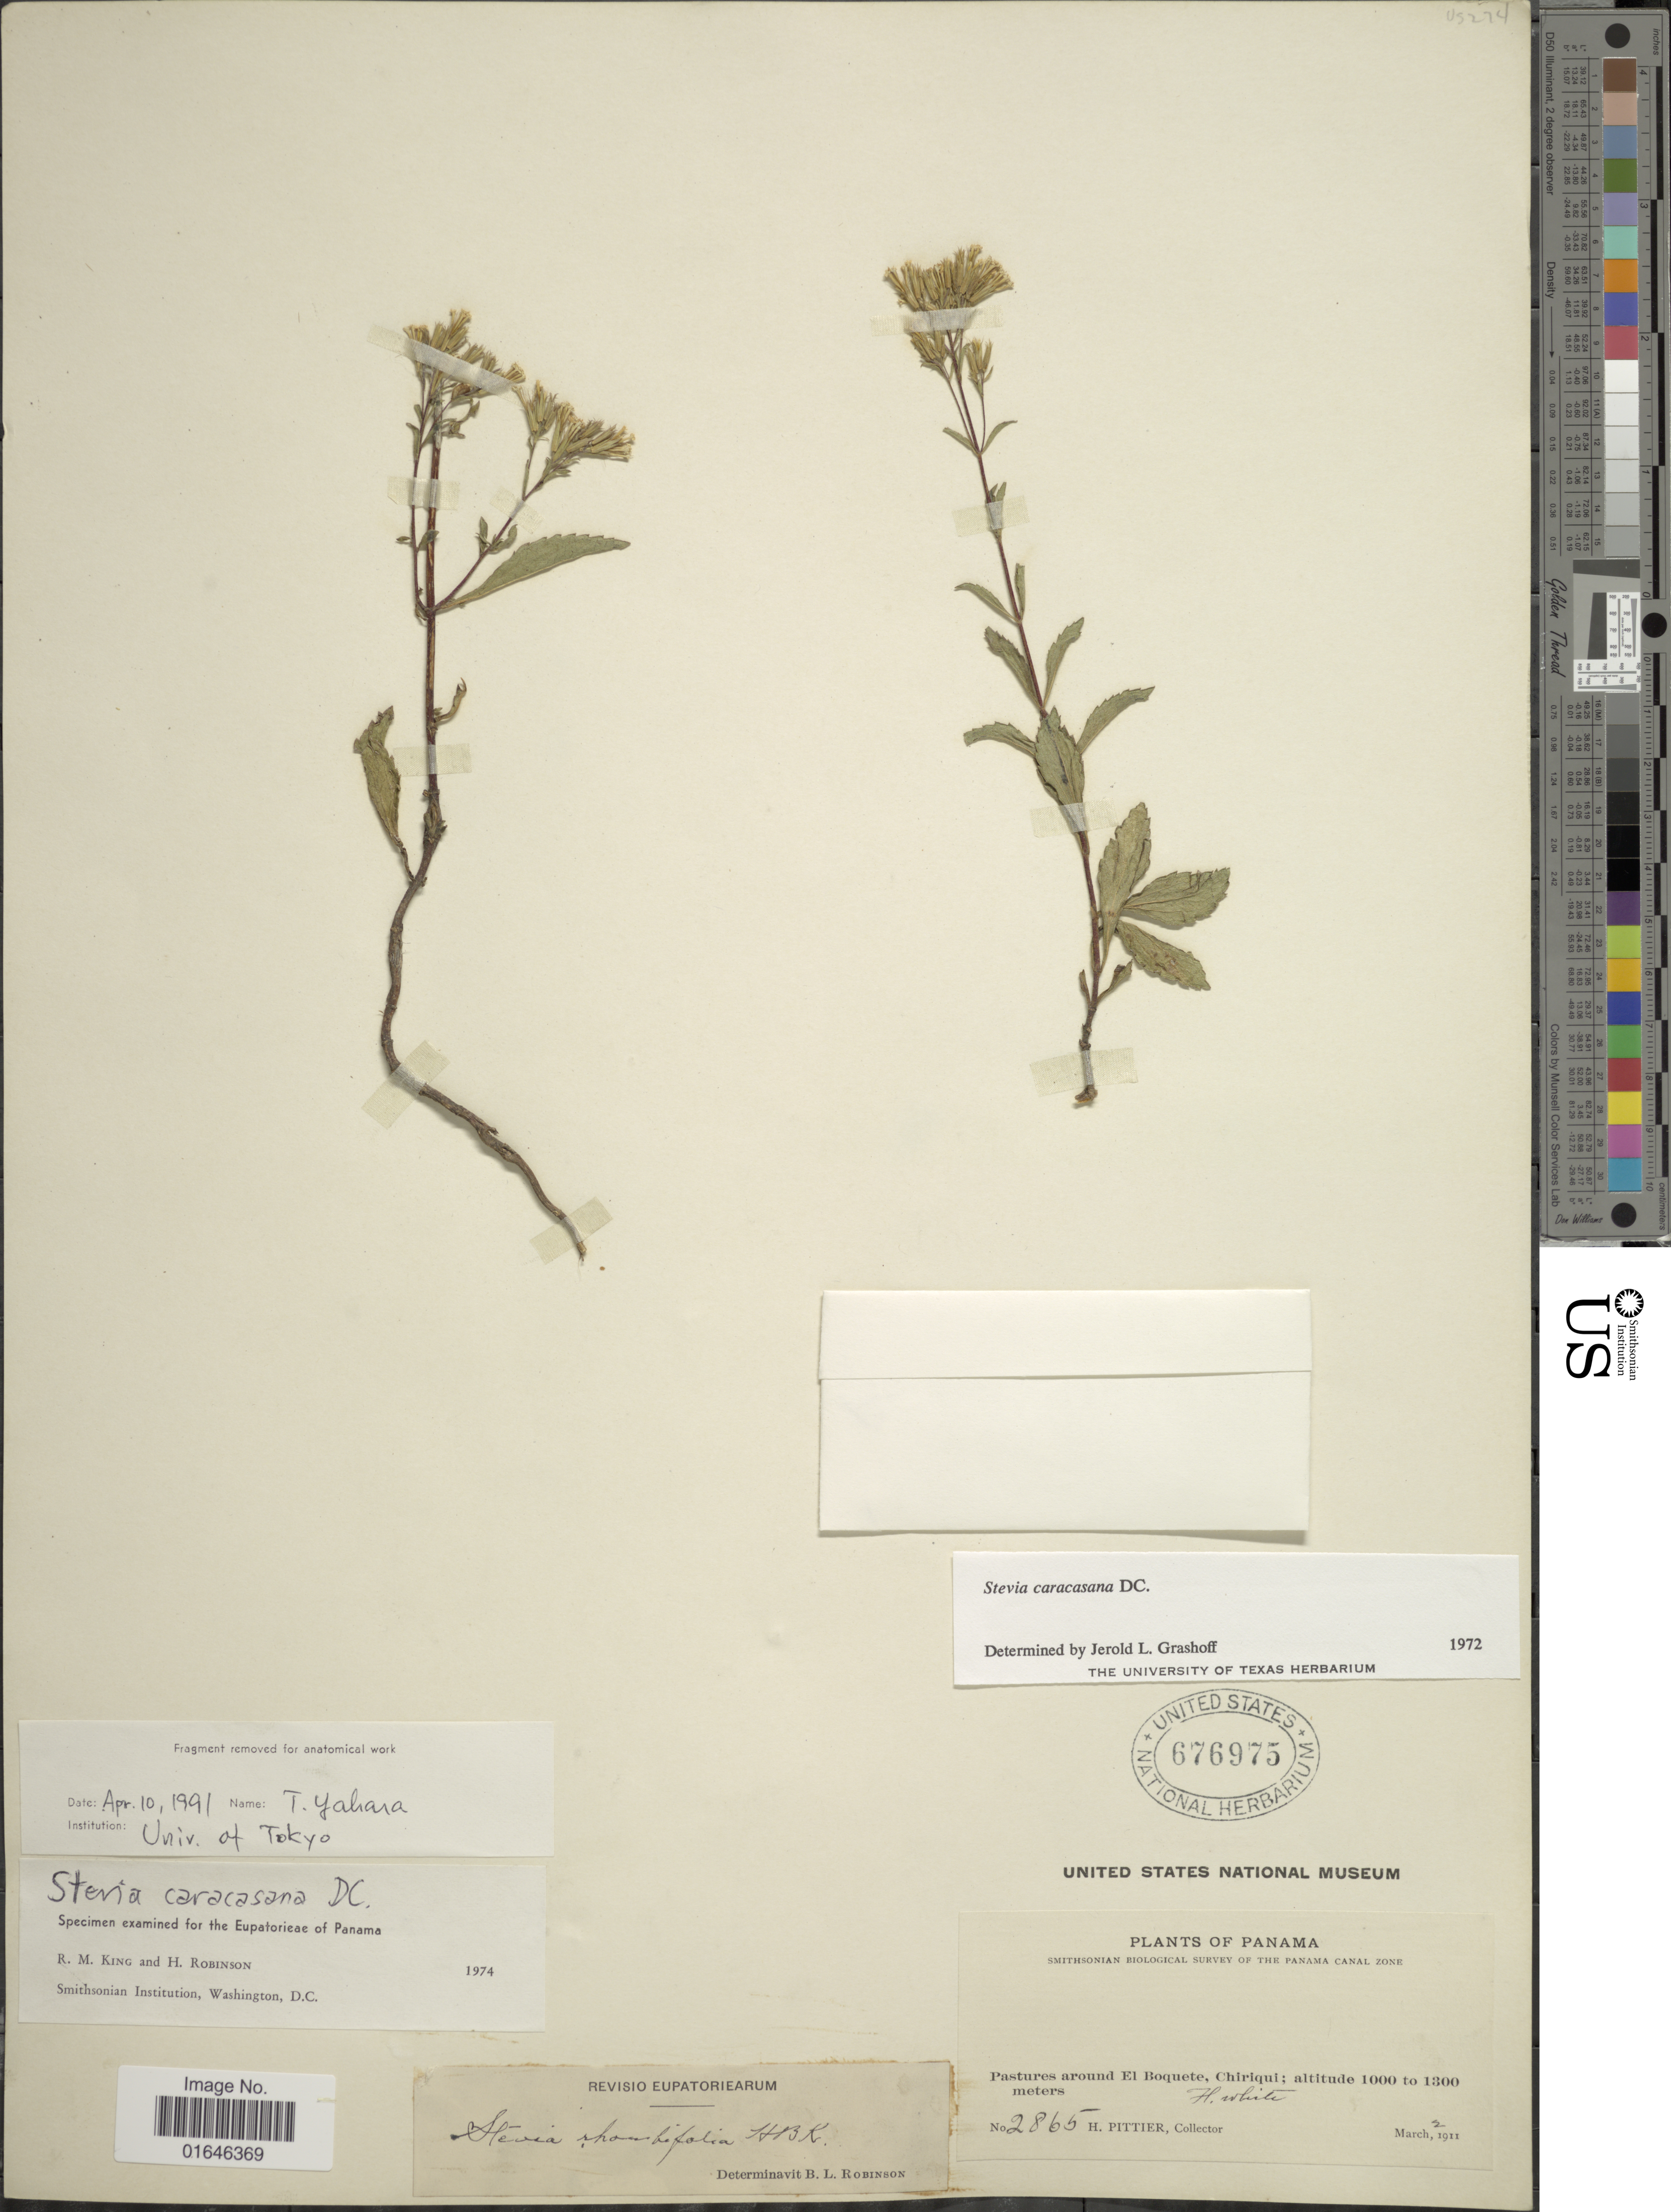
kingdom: Plantae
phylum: Tracheophyta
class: Magnoliopsida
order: Asterales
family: Asteraceae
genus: Stevia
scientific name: Stevia caracasana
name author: DC.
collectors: H. F. Pittier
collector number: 2865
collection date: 1911-03-02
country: Panama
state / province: Chiriqui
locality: Pastures around El Boquete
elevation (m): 1000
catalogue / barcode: US 676975